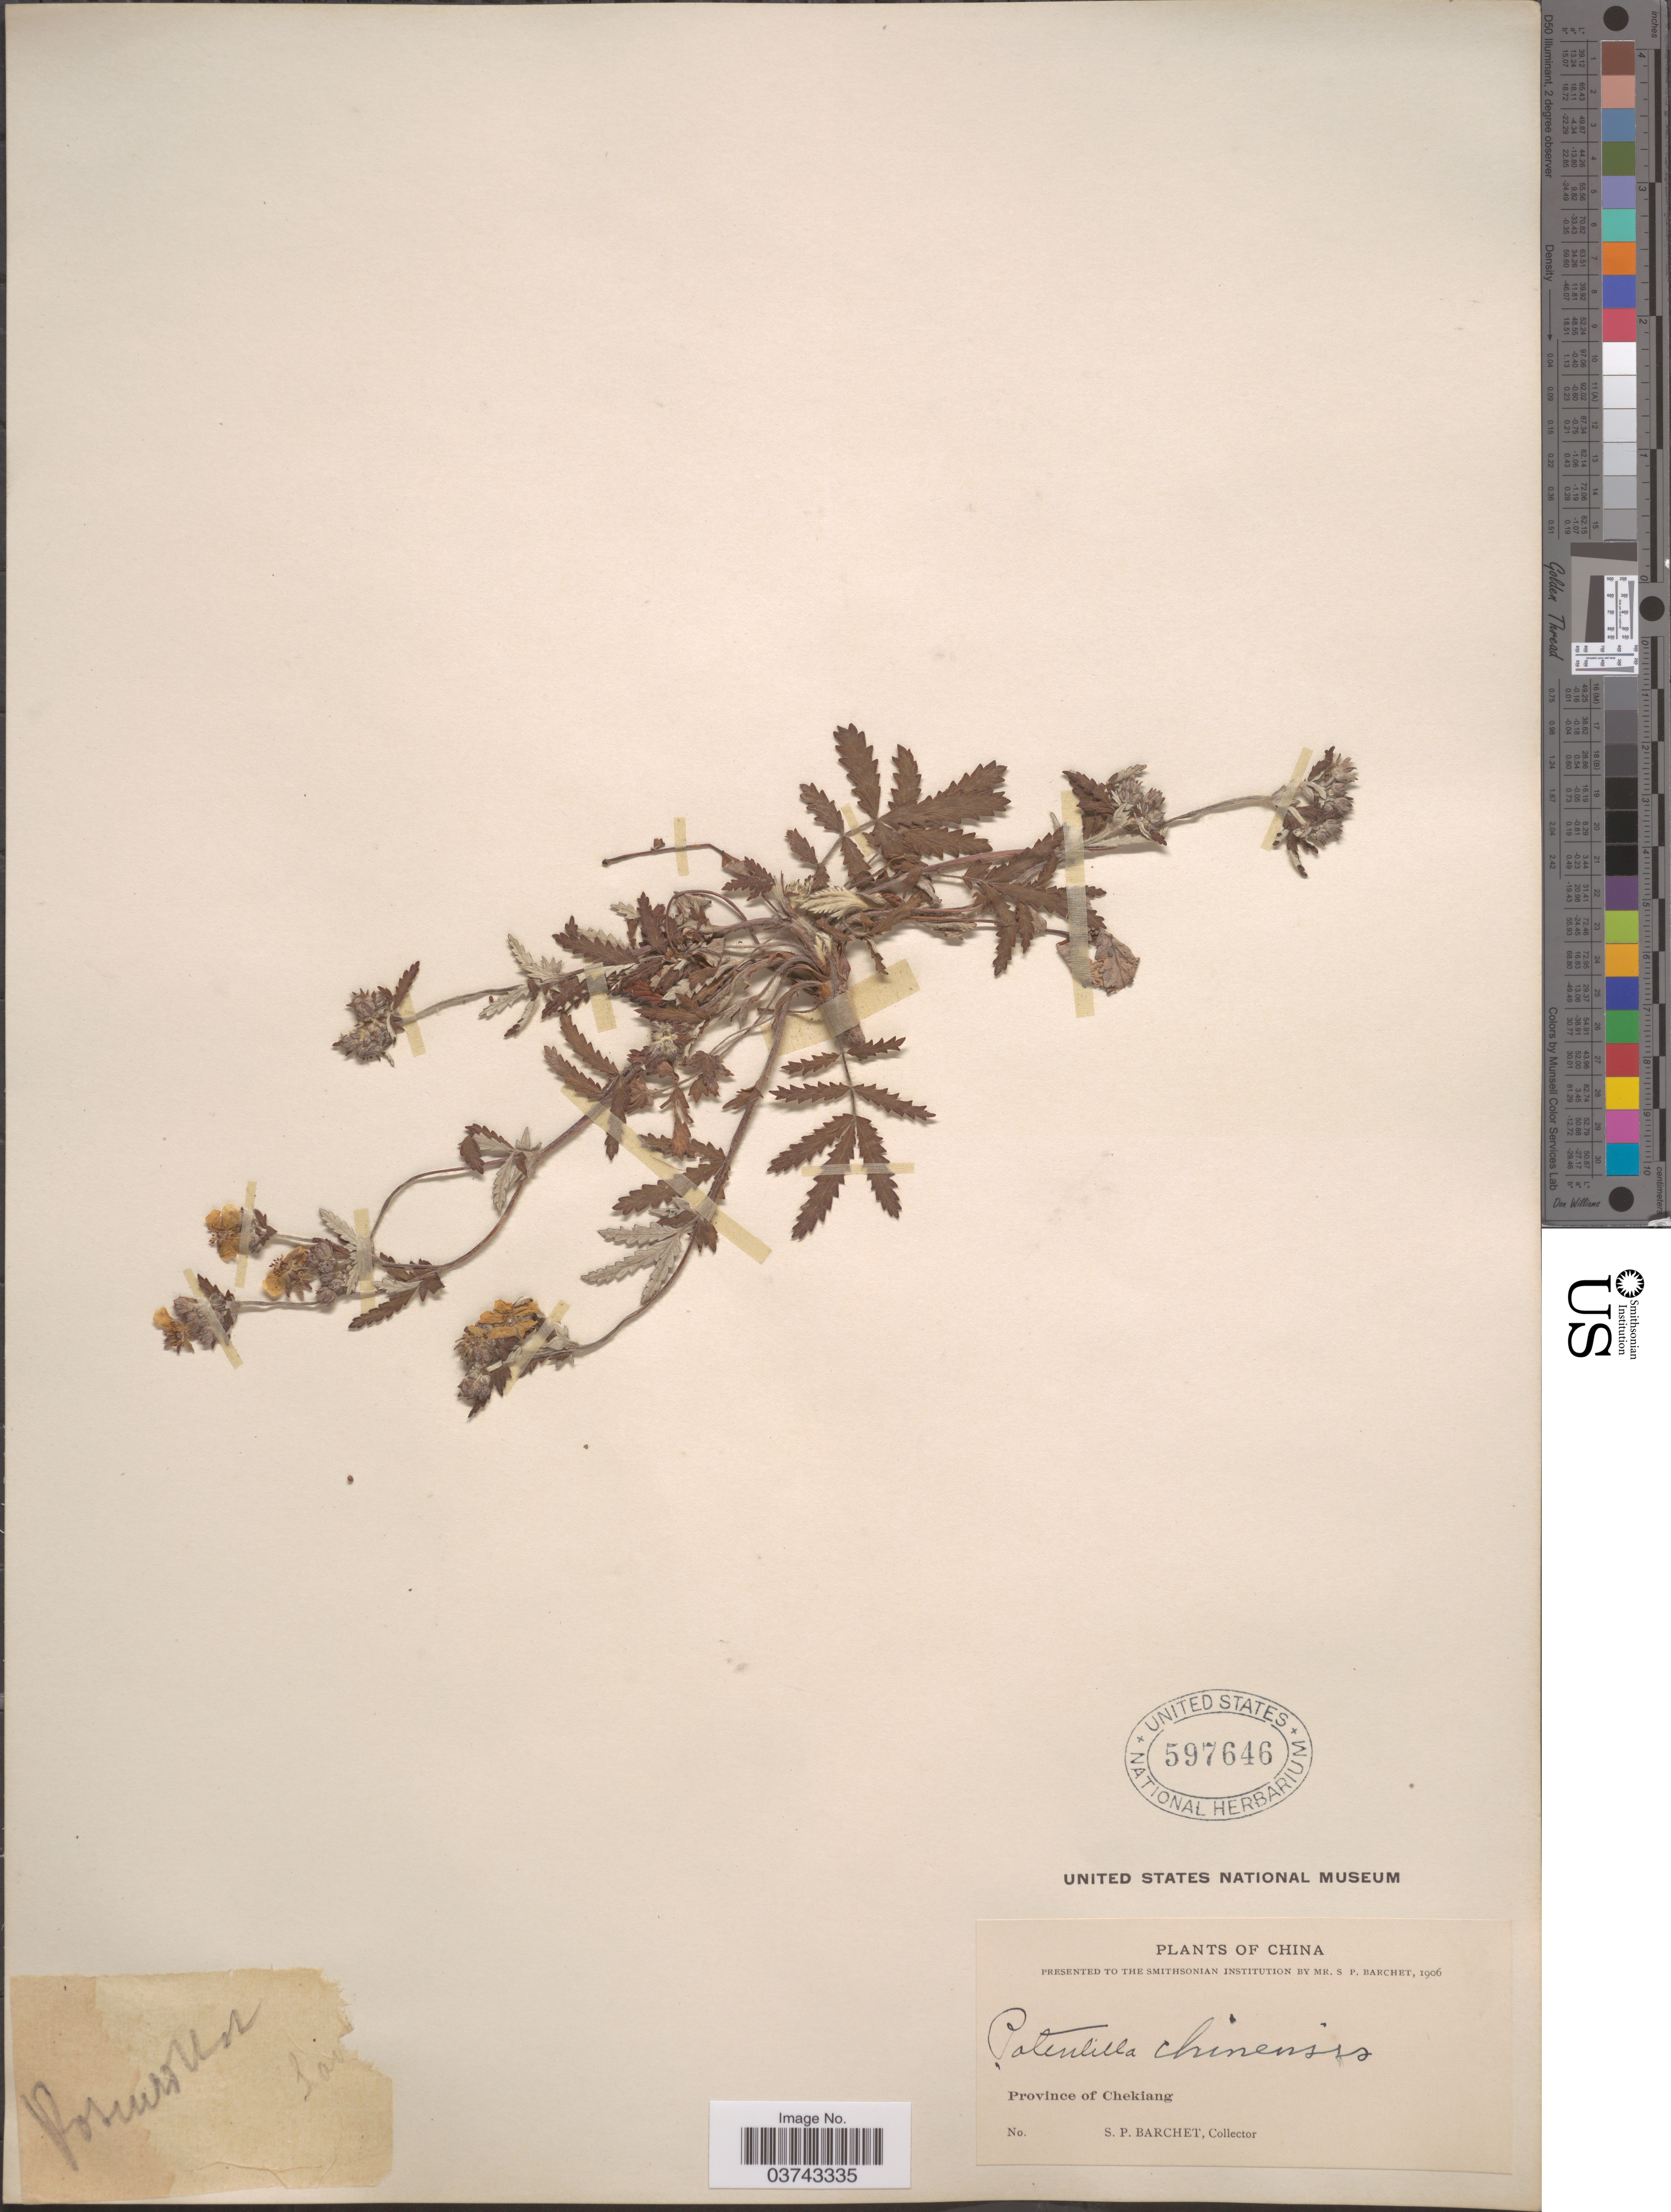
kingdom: Plantae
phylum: Tracheophyta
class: Magnoliopsida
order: Rosales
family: Rosaceae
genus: Potentilla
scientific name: Potentilla chinensis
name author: Ser.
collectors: S. P. Barchet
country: China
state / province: Zhejiang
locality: Province of Chekiang.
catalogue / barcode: US 597646